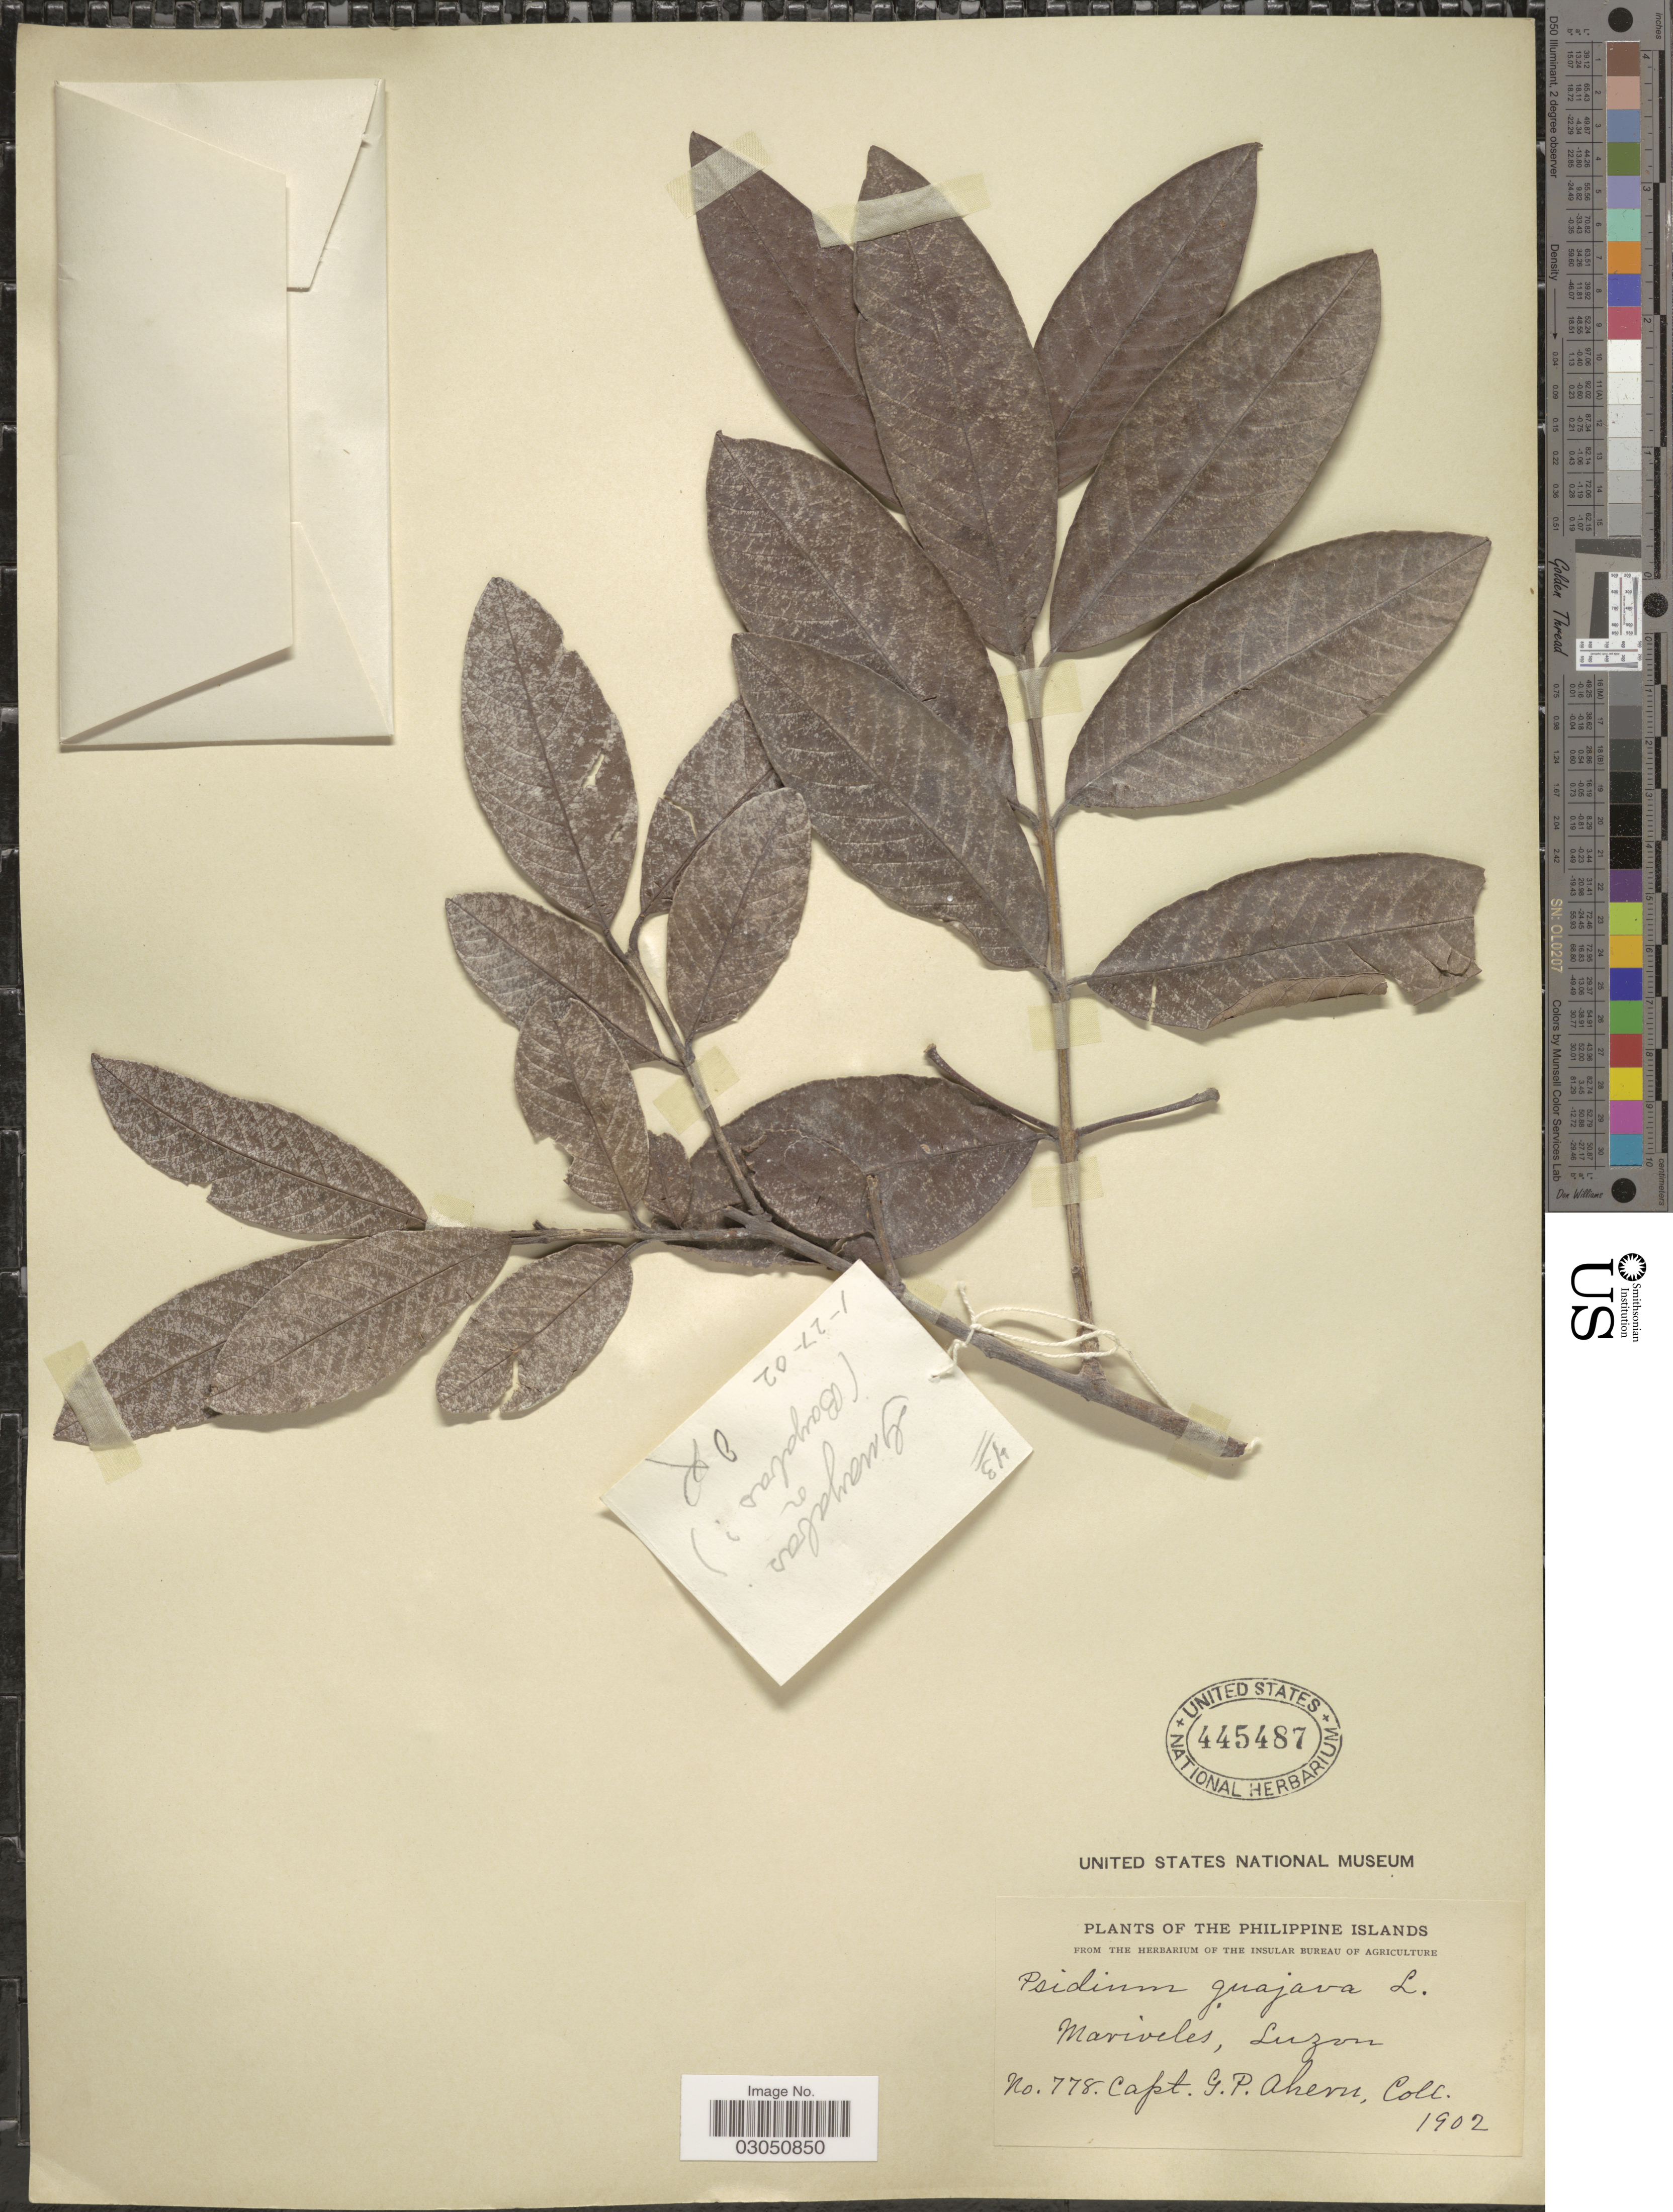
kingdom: Plantae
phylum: Tracheophyta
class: Magnoliopsida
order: Myrtales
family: Myrtaceae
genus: Psidium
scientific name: Psidium guajava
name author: L.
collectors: G. Ahern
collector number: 778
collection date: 1902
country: Philippines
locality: Philippine Islands. Mariveles, Luzon.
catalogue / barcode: US 445487